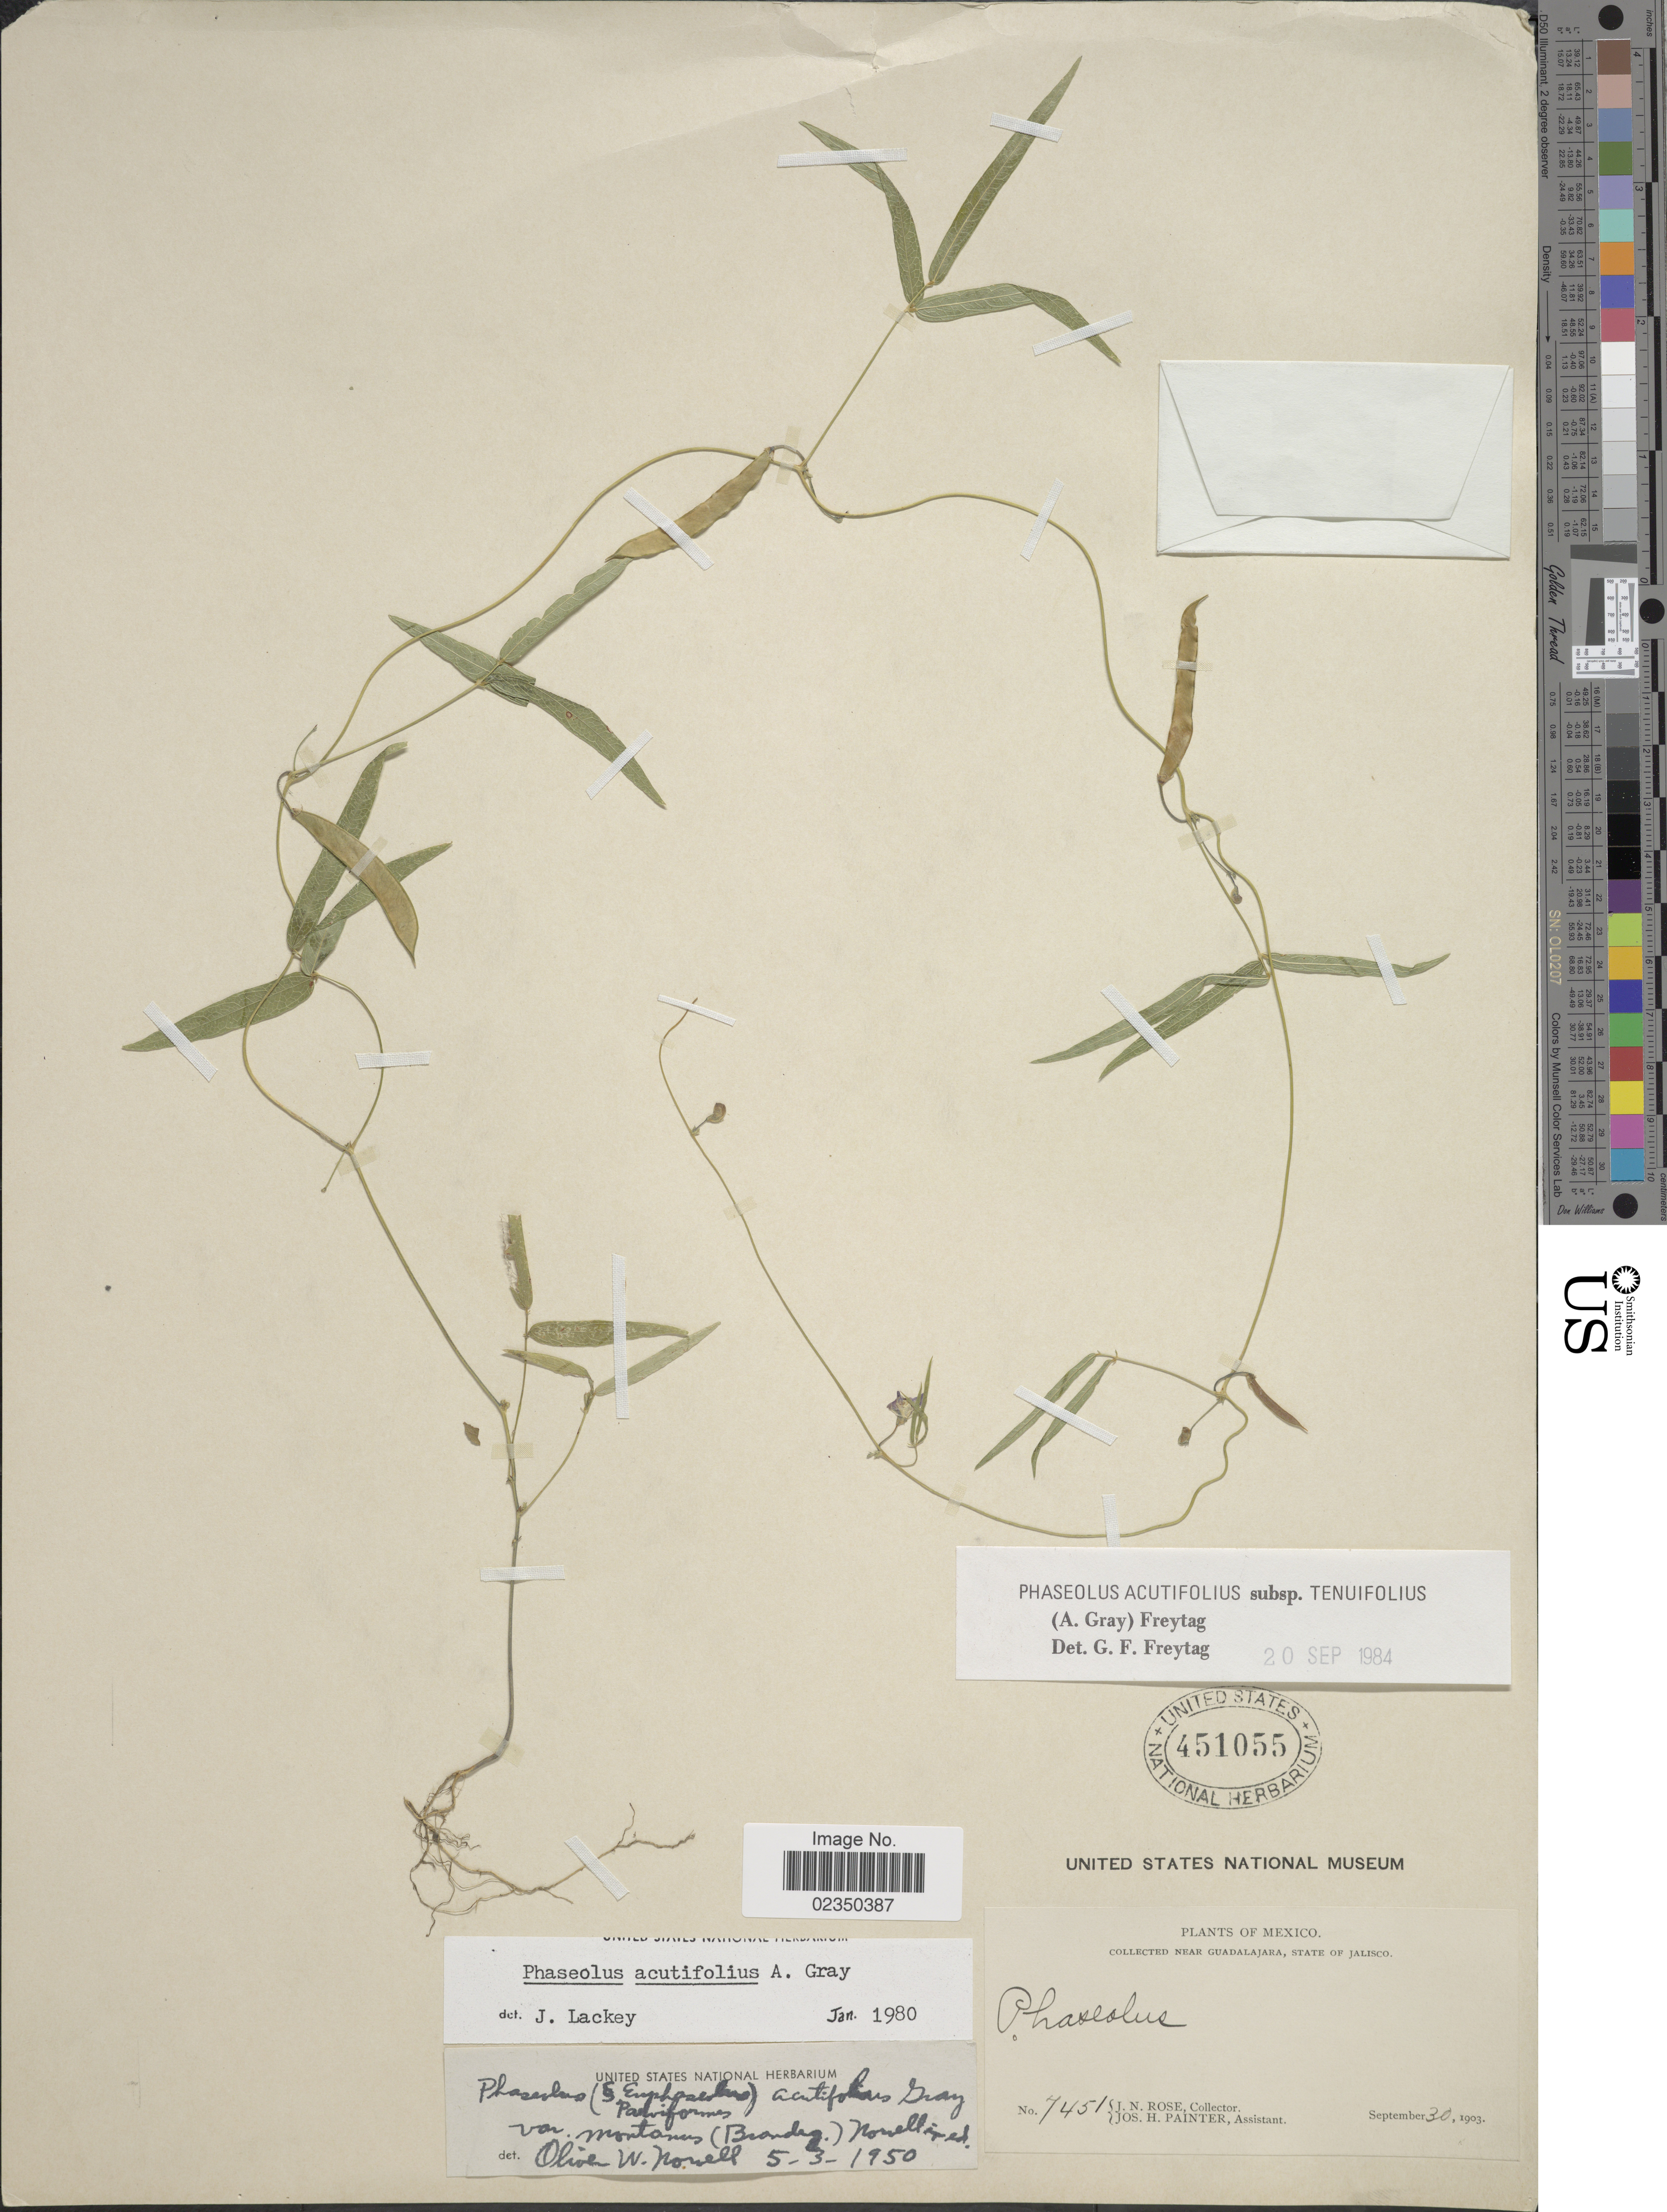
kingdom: Plantae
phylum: Tracheophyta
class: Magnoliopsida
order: Fabales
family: Fabaceae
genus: Phaseolus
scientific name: Phaseolus acutifolius var. tenuifolius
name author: A. Gray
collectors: J. N. Rose & J. H. Painter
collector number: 7451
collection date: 1903-09-30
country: Mexico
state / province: Jalisco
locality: Near Guadalajara.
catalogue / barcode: US 451055